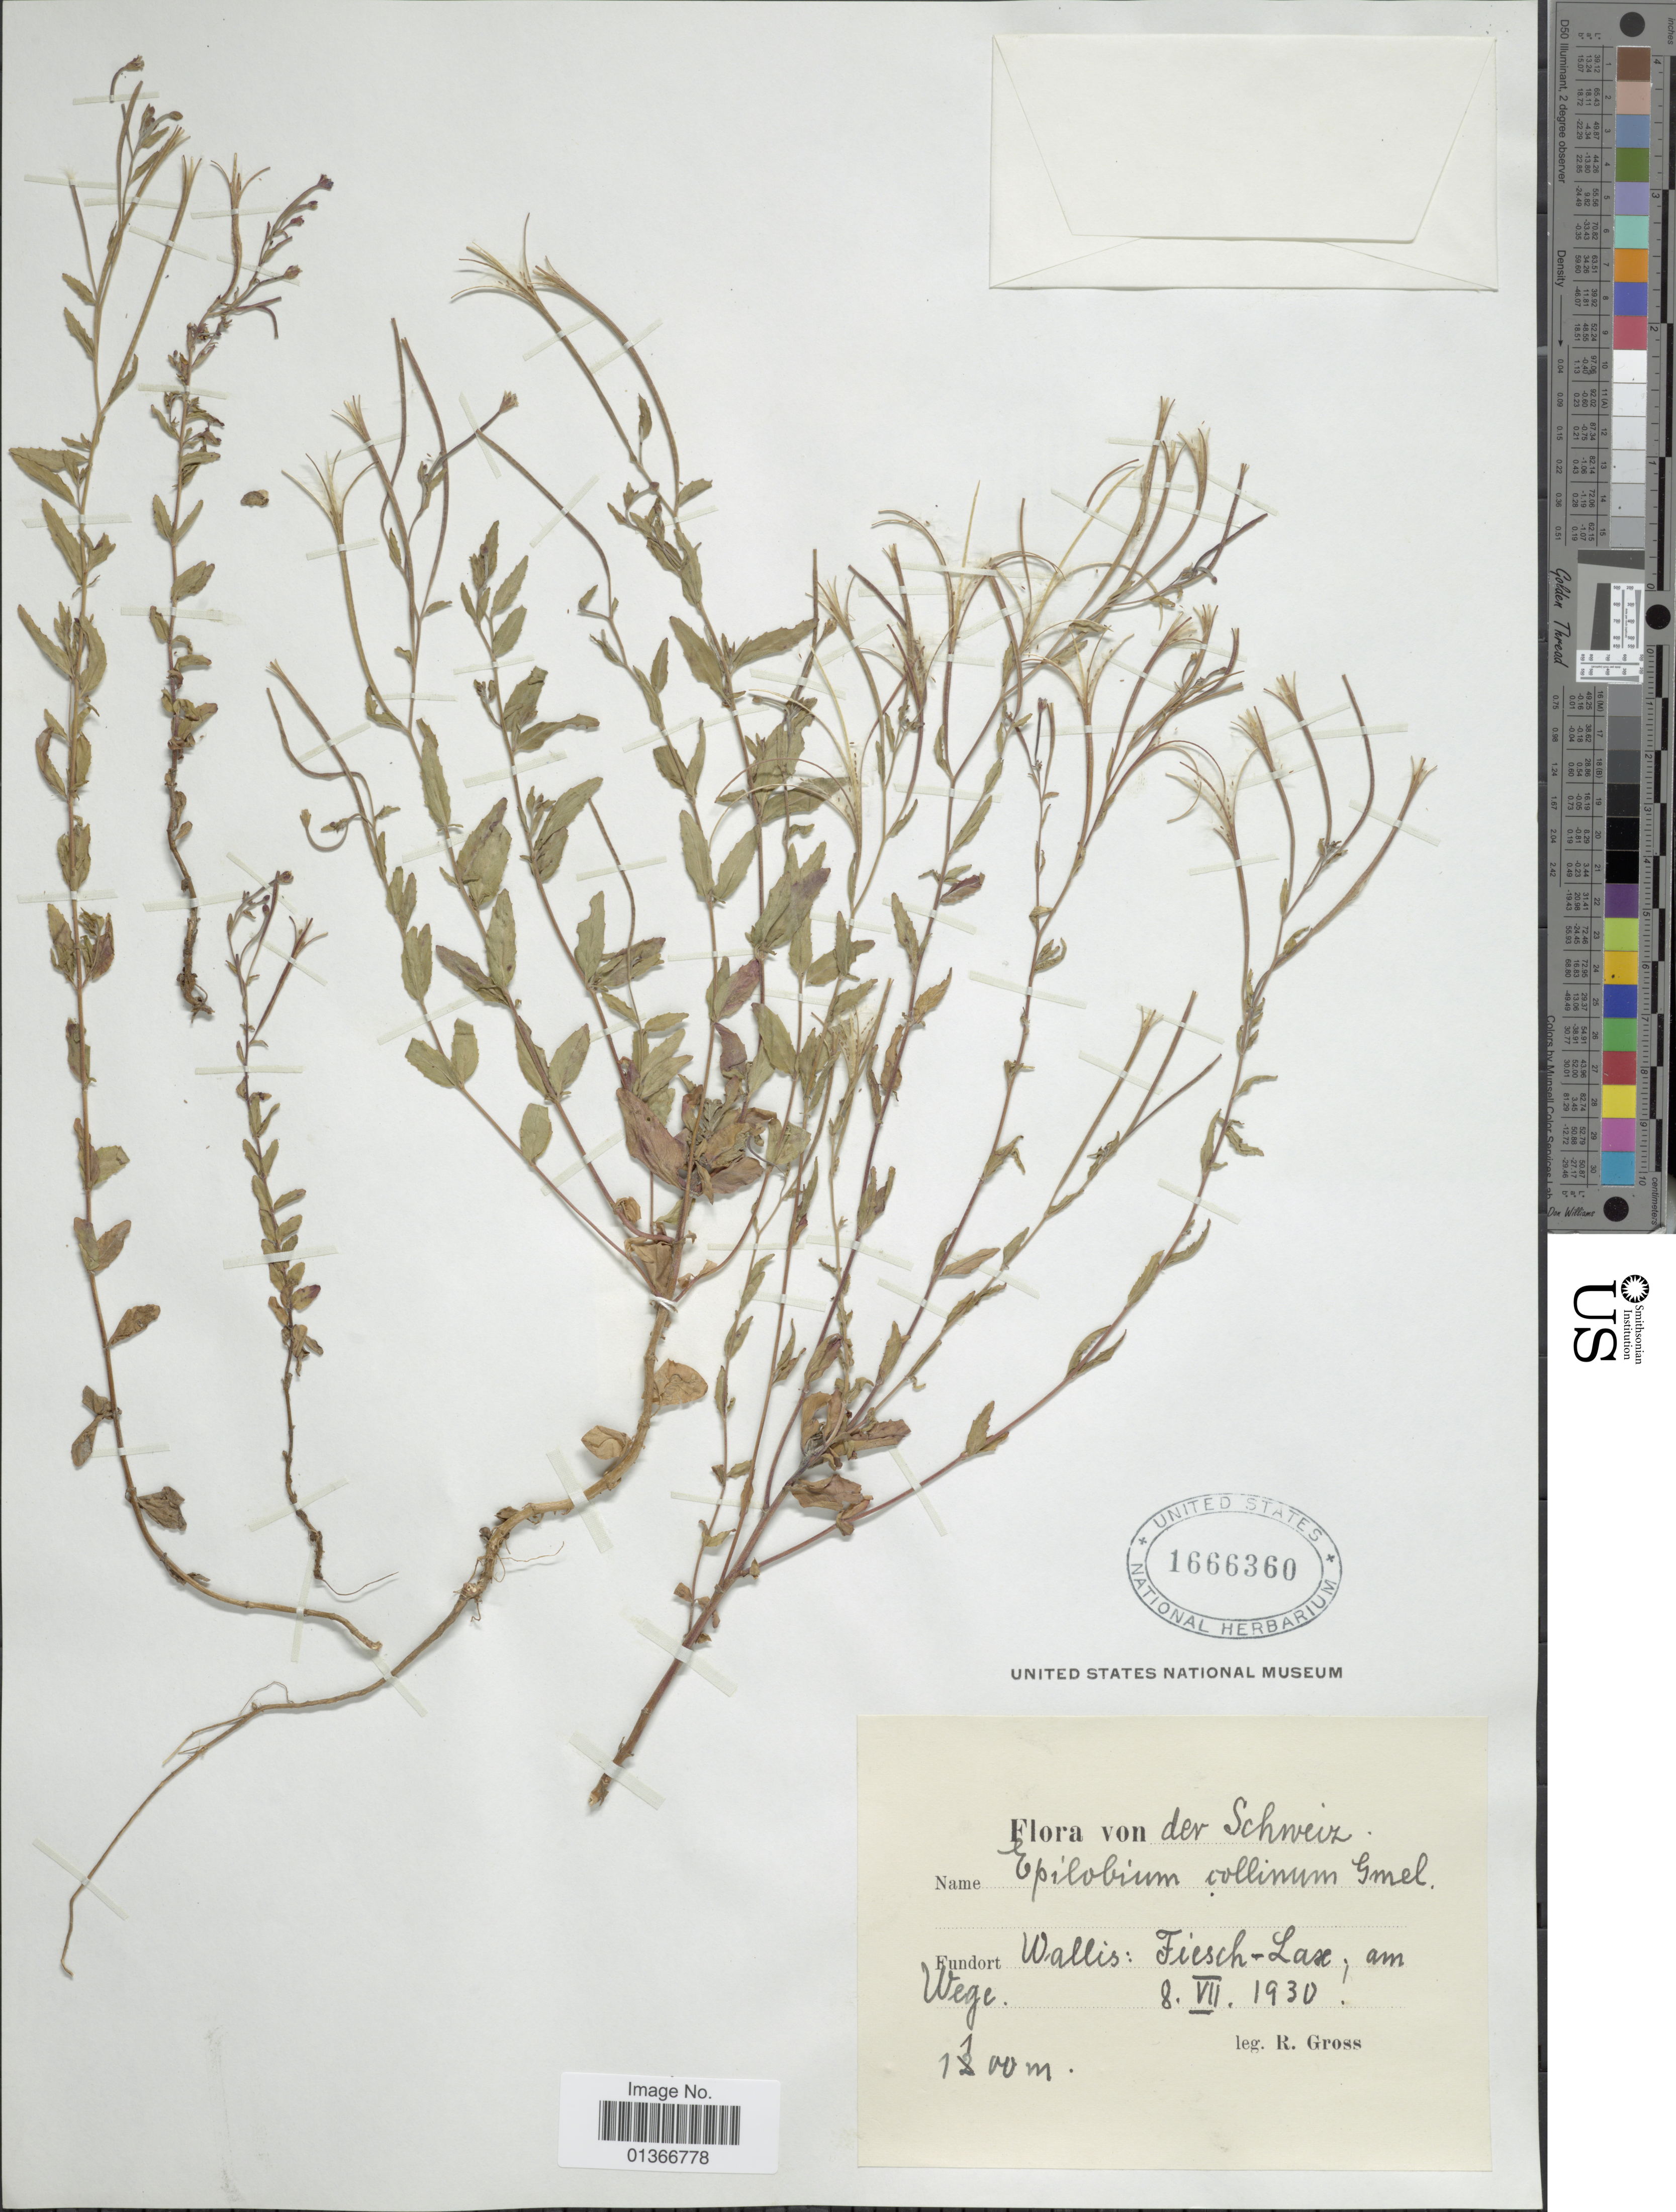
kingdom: Plantae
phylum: Tracheophyta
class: Magnoliopsida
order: Myrtales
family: Onagraceae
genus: Epilobium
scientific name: Epilobium collinum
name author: C.C. Gmel.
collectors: R. Gross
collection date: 1930-07-08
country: Switzerland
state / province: Valais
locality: Wallis: Fiesch-Lax; am Wege.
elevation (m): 1100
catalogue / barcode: US 1666360